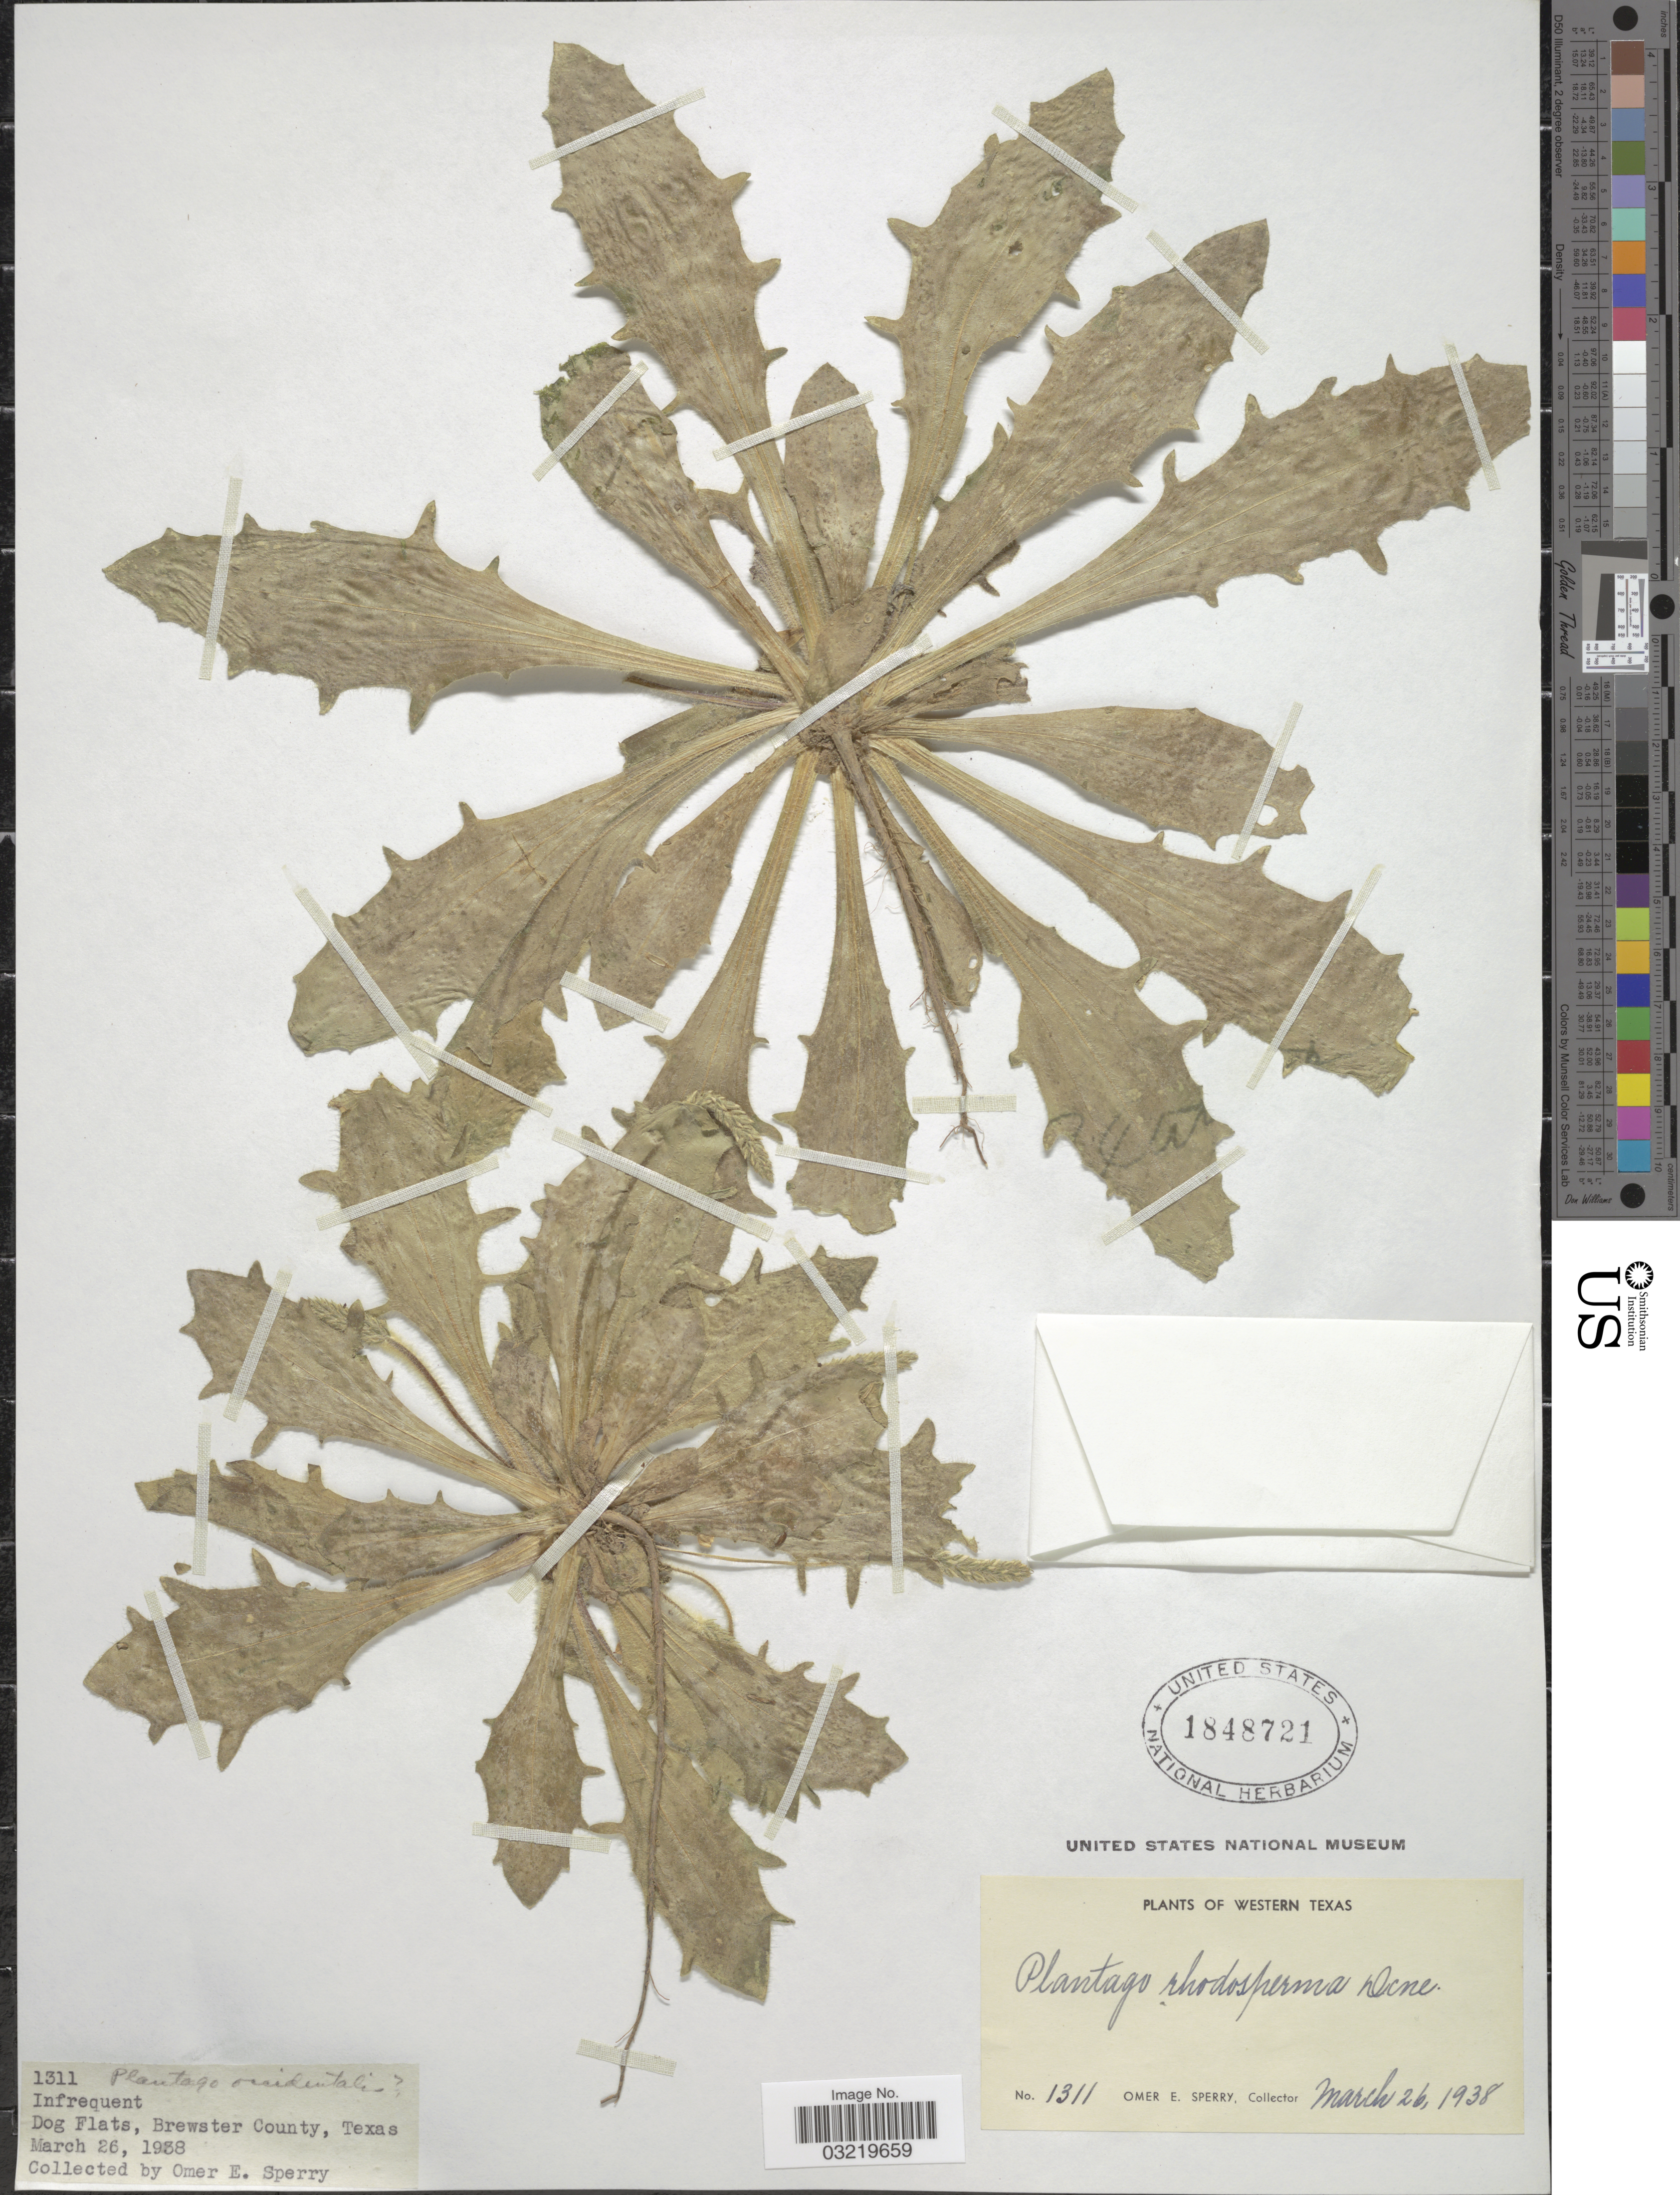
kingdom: Plantae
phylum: Tracheophyta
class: Magnoliopsida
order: Lamiales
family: Plantaginaceae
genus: Plantago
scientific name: Plantago rhodosperma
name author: Decne.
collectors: O. E. Sperry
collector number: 1311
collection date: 1938-03-26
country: United States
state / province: Texas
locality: Western Texas. Dog Flats, Brewster County.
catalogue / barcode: US 1848721